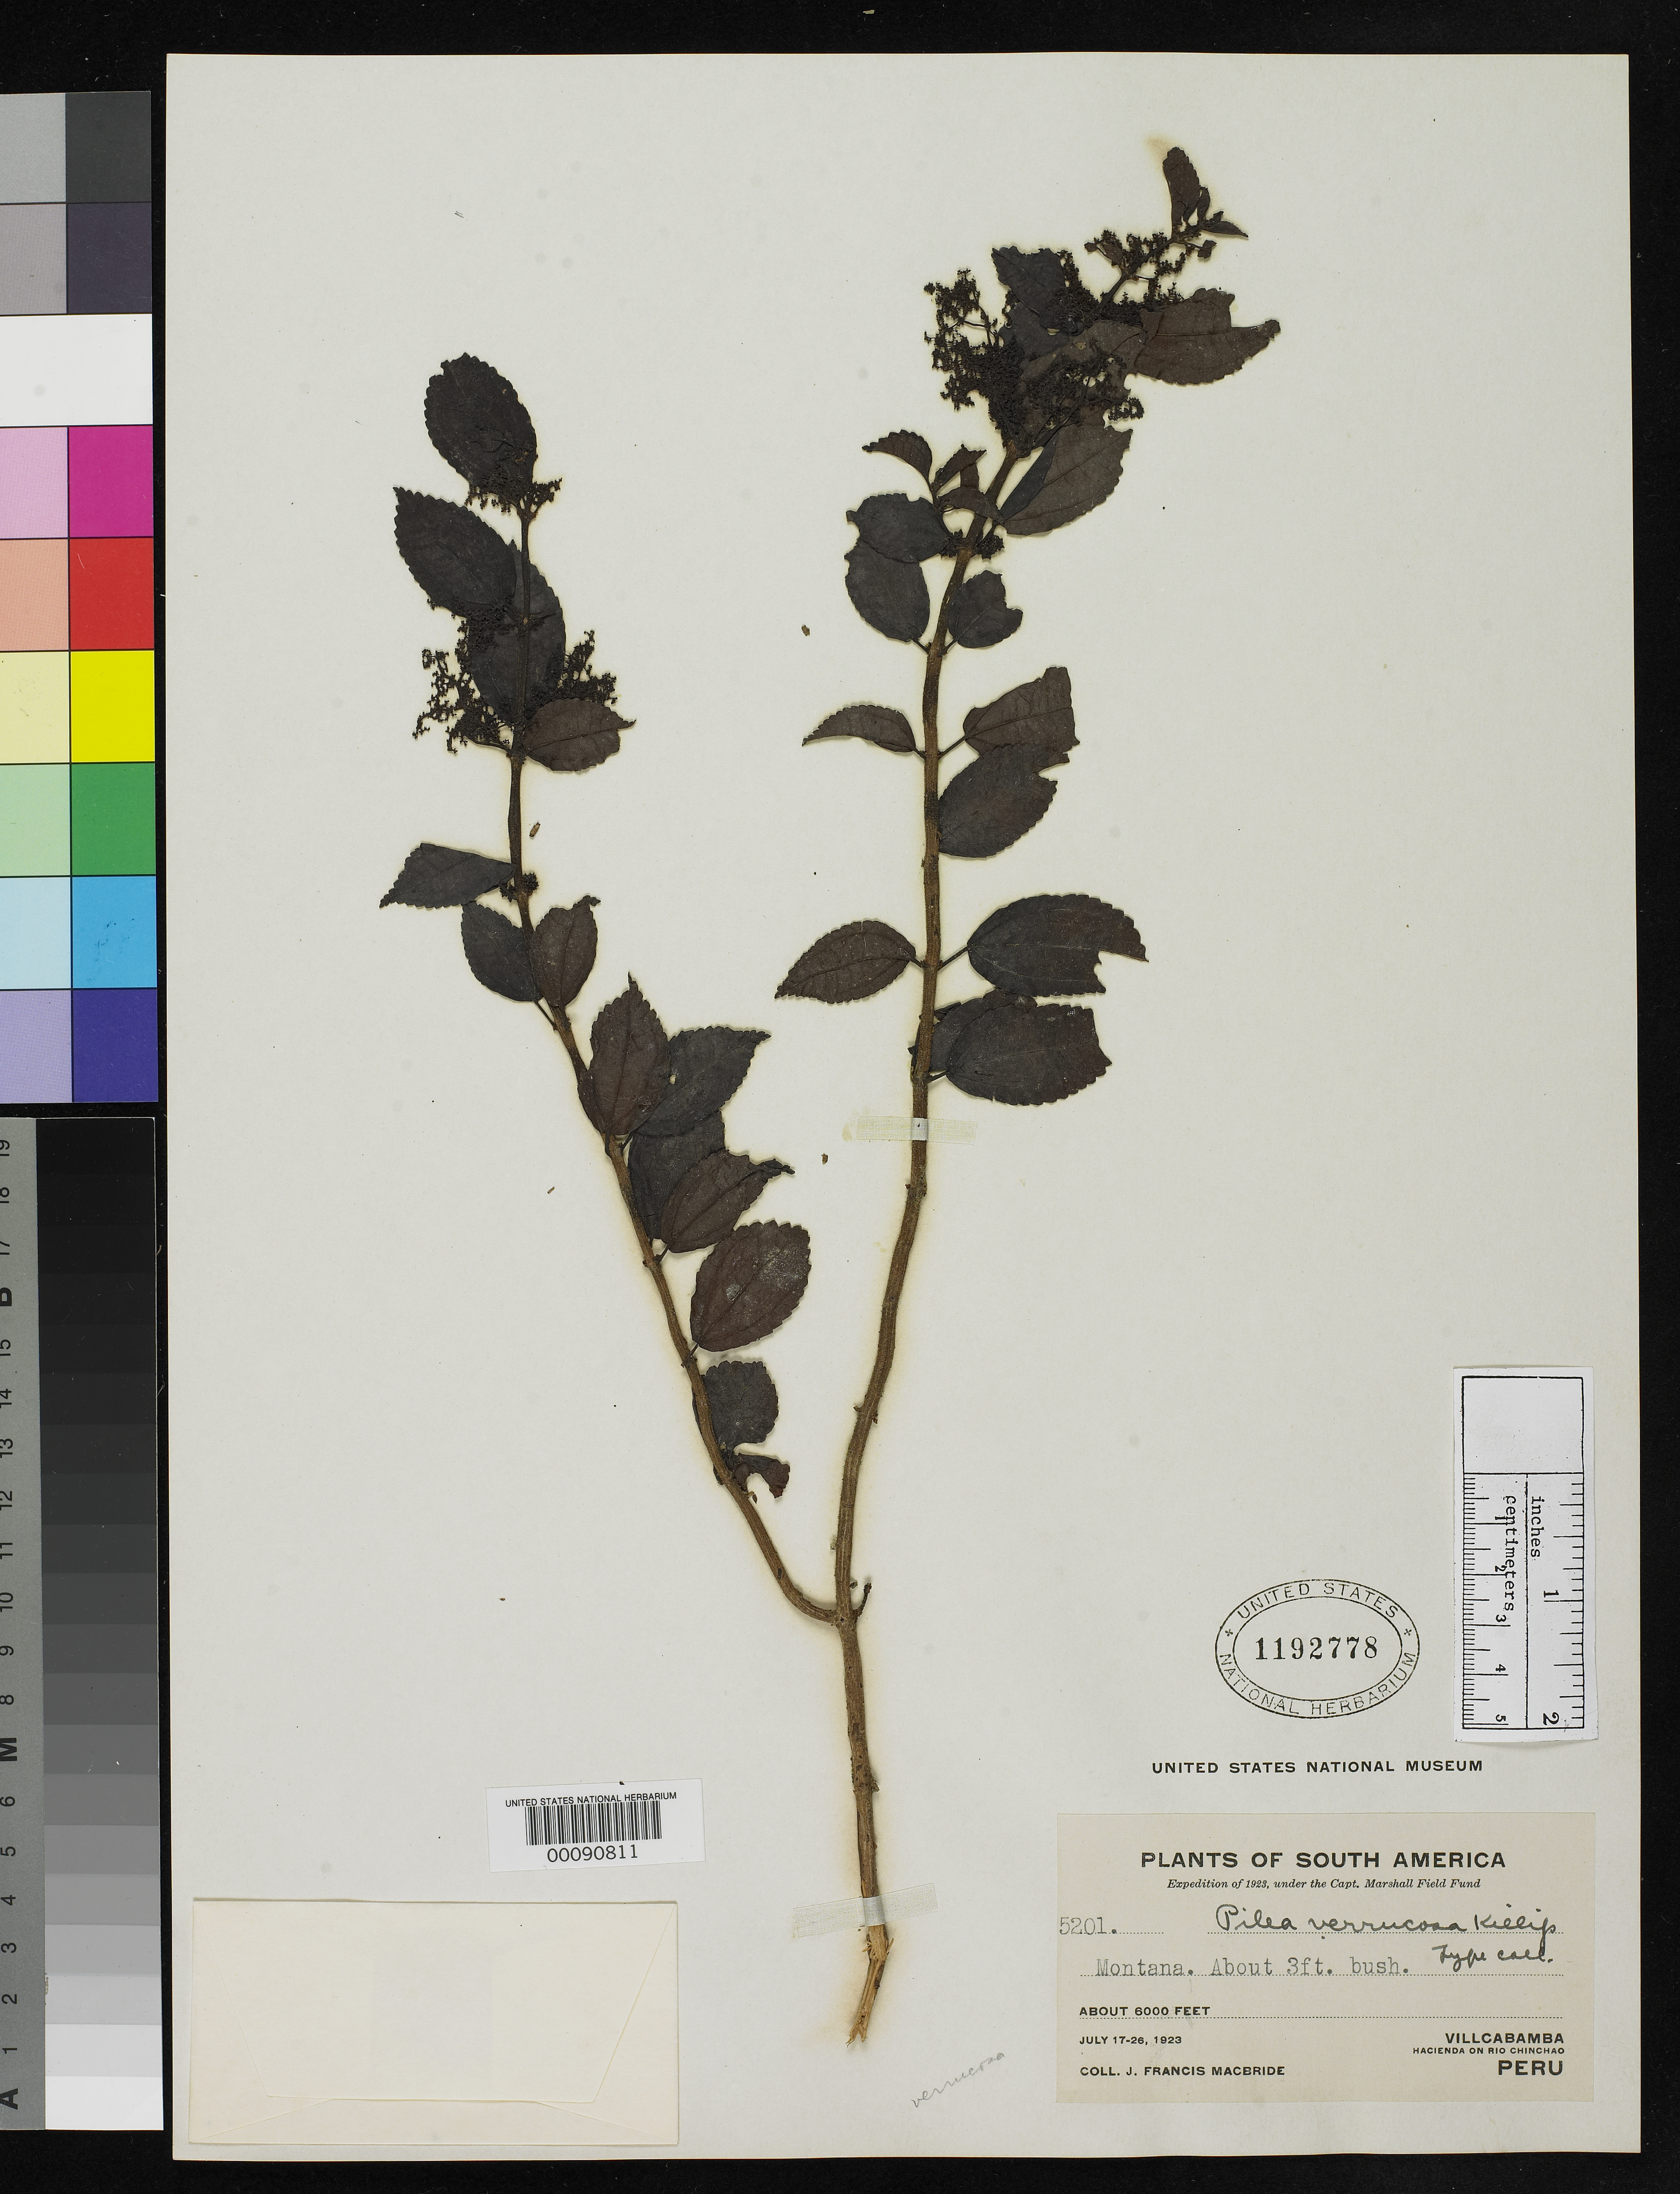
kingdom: Plantae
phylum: Tracheophyta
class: Magnoliopsida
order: Rosales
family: Urticaceae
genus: Pilea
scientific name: Pilea verrucosa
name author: Killip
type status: Isotype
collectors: J. F. Macbride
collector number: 5201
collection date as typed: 17 Jul 1923 to 26 Jul 1923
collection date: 1923-07-17/1923-07-26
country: Peru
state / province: Huánuco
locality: Villacabamba, Río Chinchao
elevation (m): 2800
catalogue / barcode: US 1192778